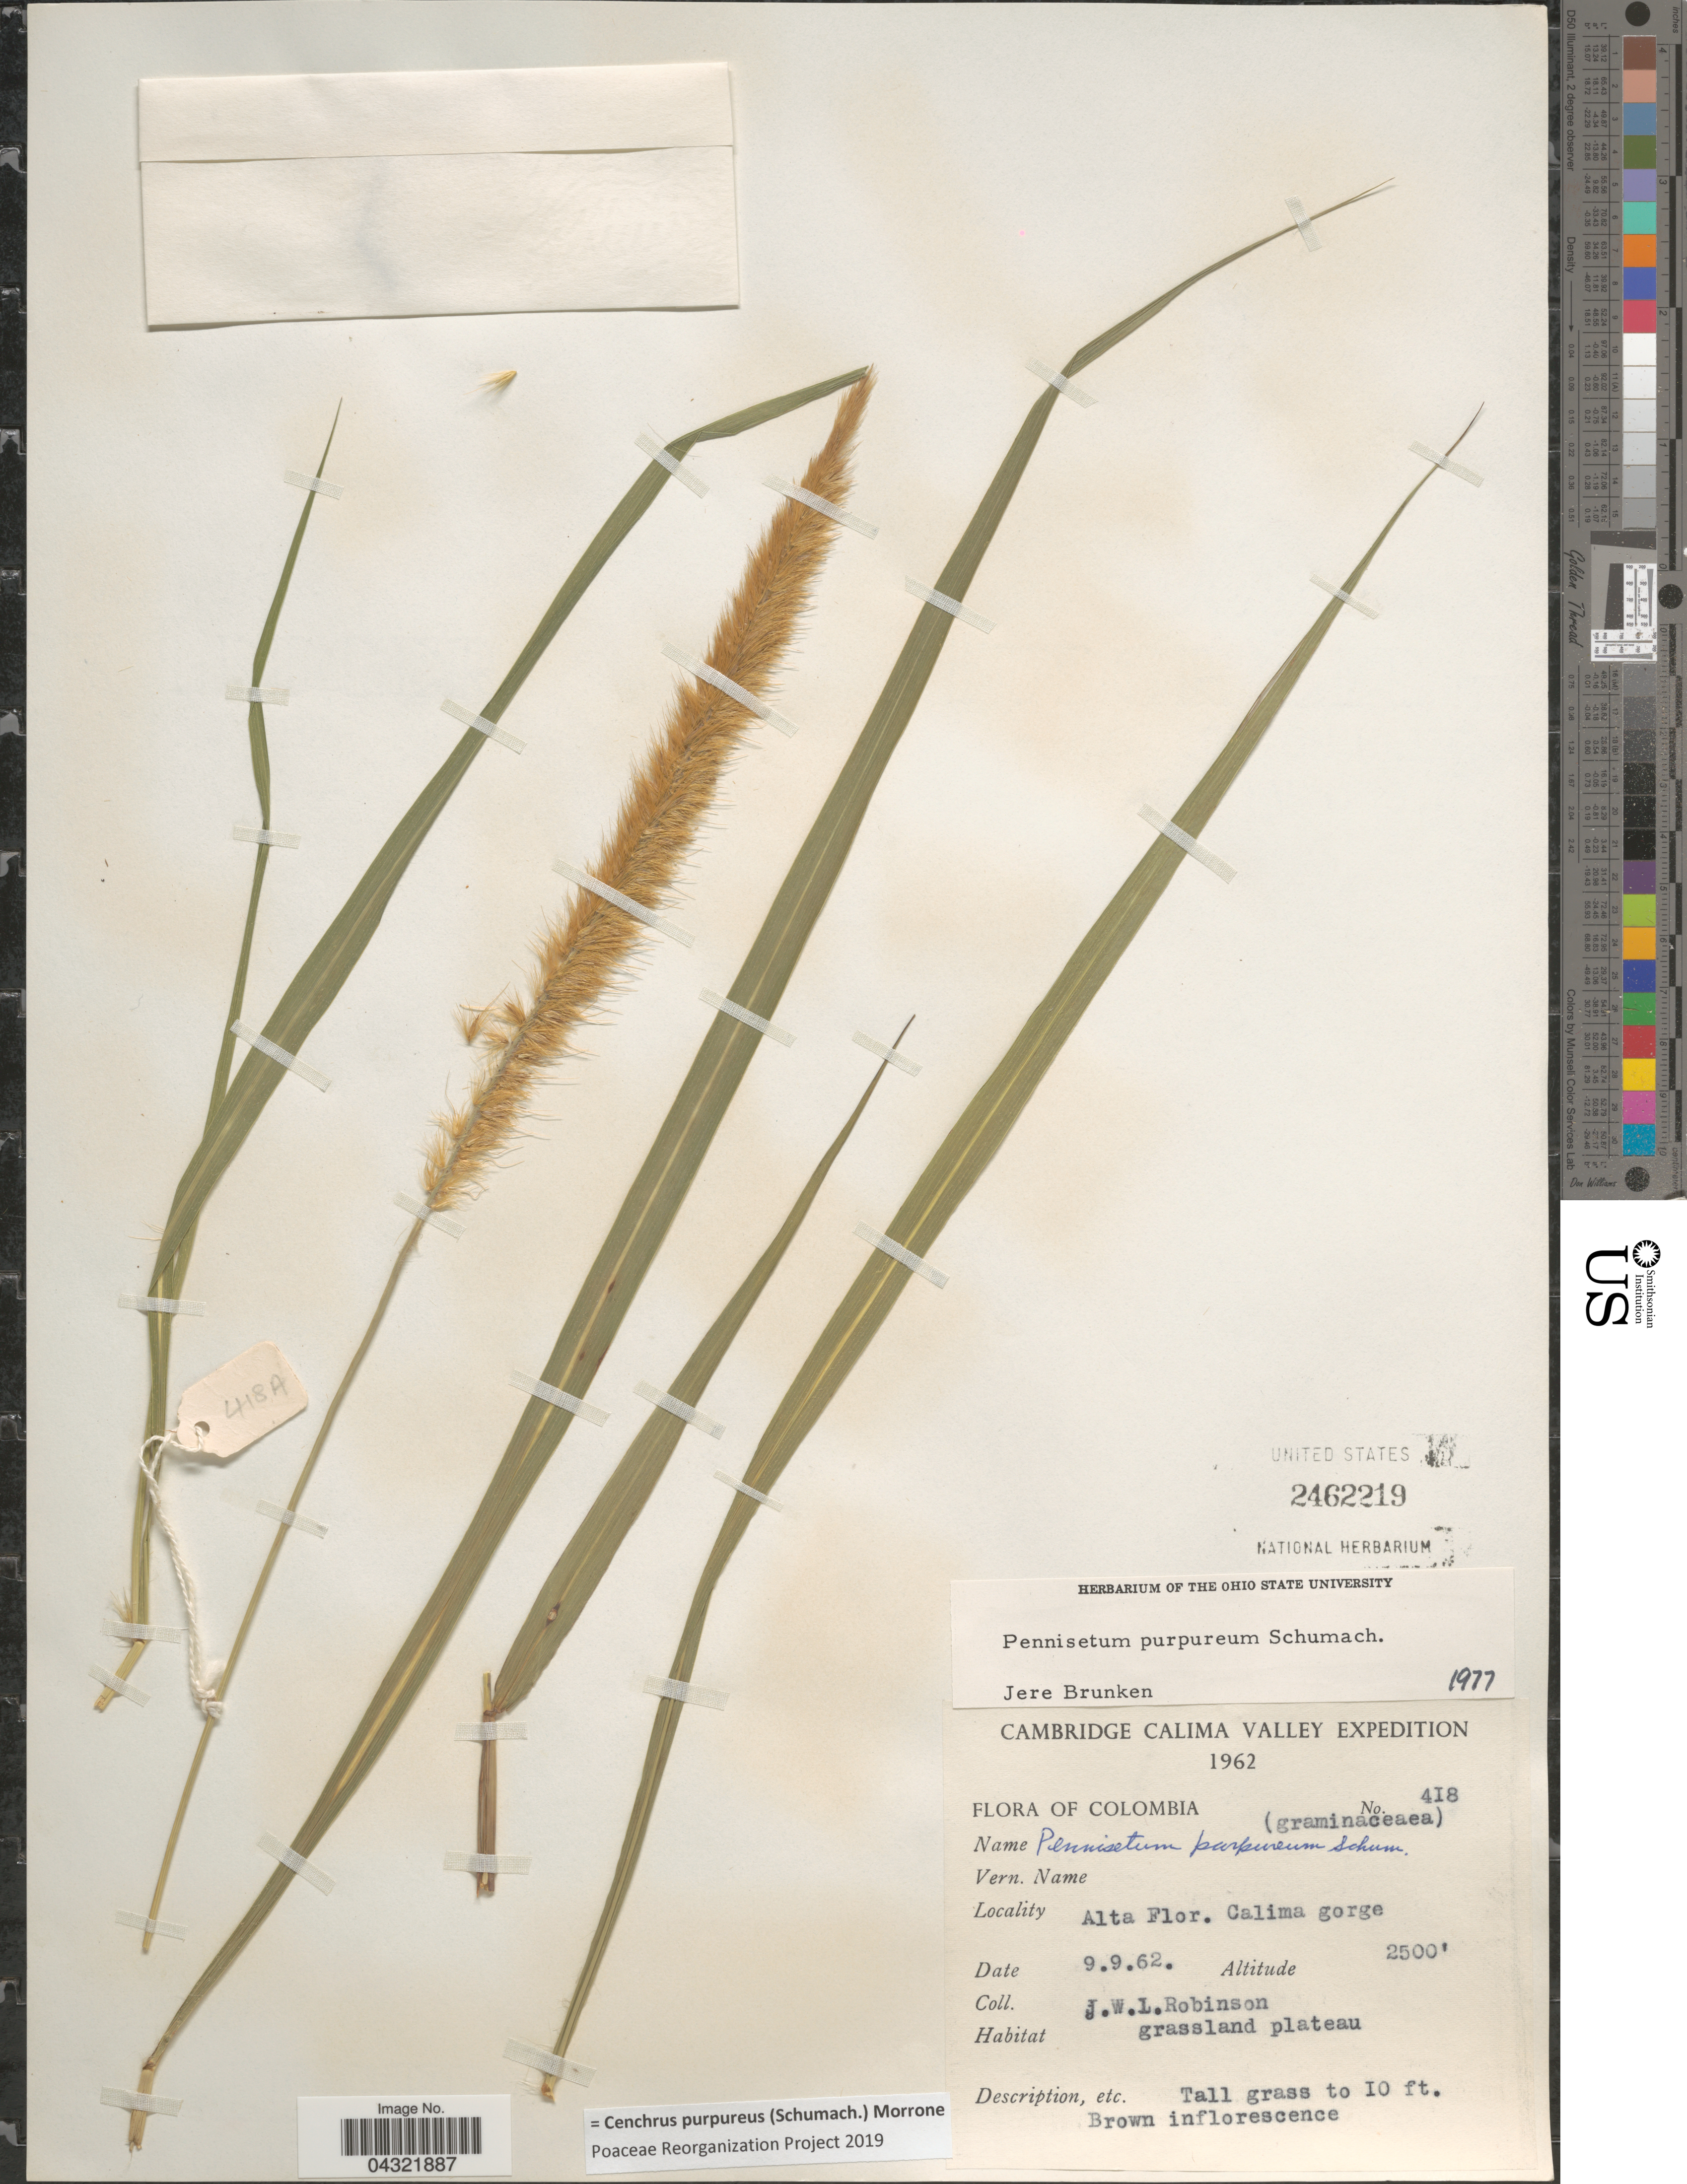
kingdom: Plantae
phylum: Tracheophyta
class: Liliopsida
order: Poales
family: Poaceae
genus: Cenchrus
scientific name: Cenchrus purpureus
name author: (Schumach.) Morrone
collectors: J. W. Robinson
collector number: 418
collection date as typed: Transcribed d/m/y: 9/9/62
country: Colombia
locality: Cambridge Calima Valley Expedition 1962. Alta Flor. Calima gorge.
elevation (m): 762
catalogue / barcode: US 2462219